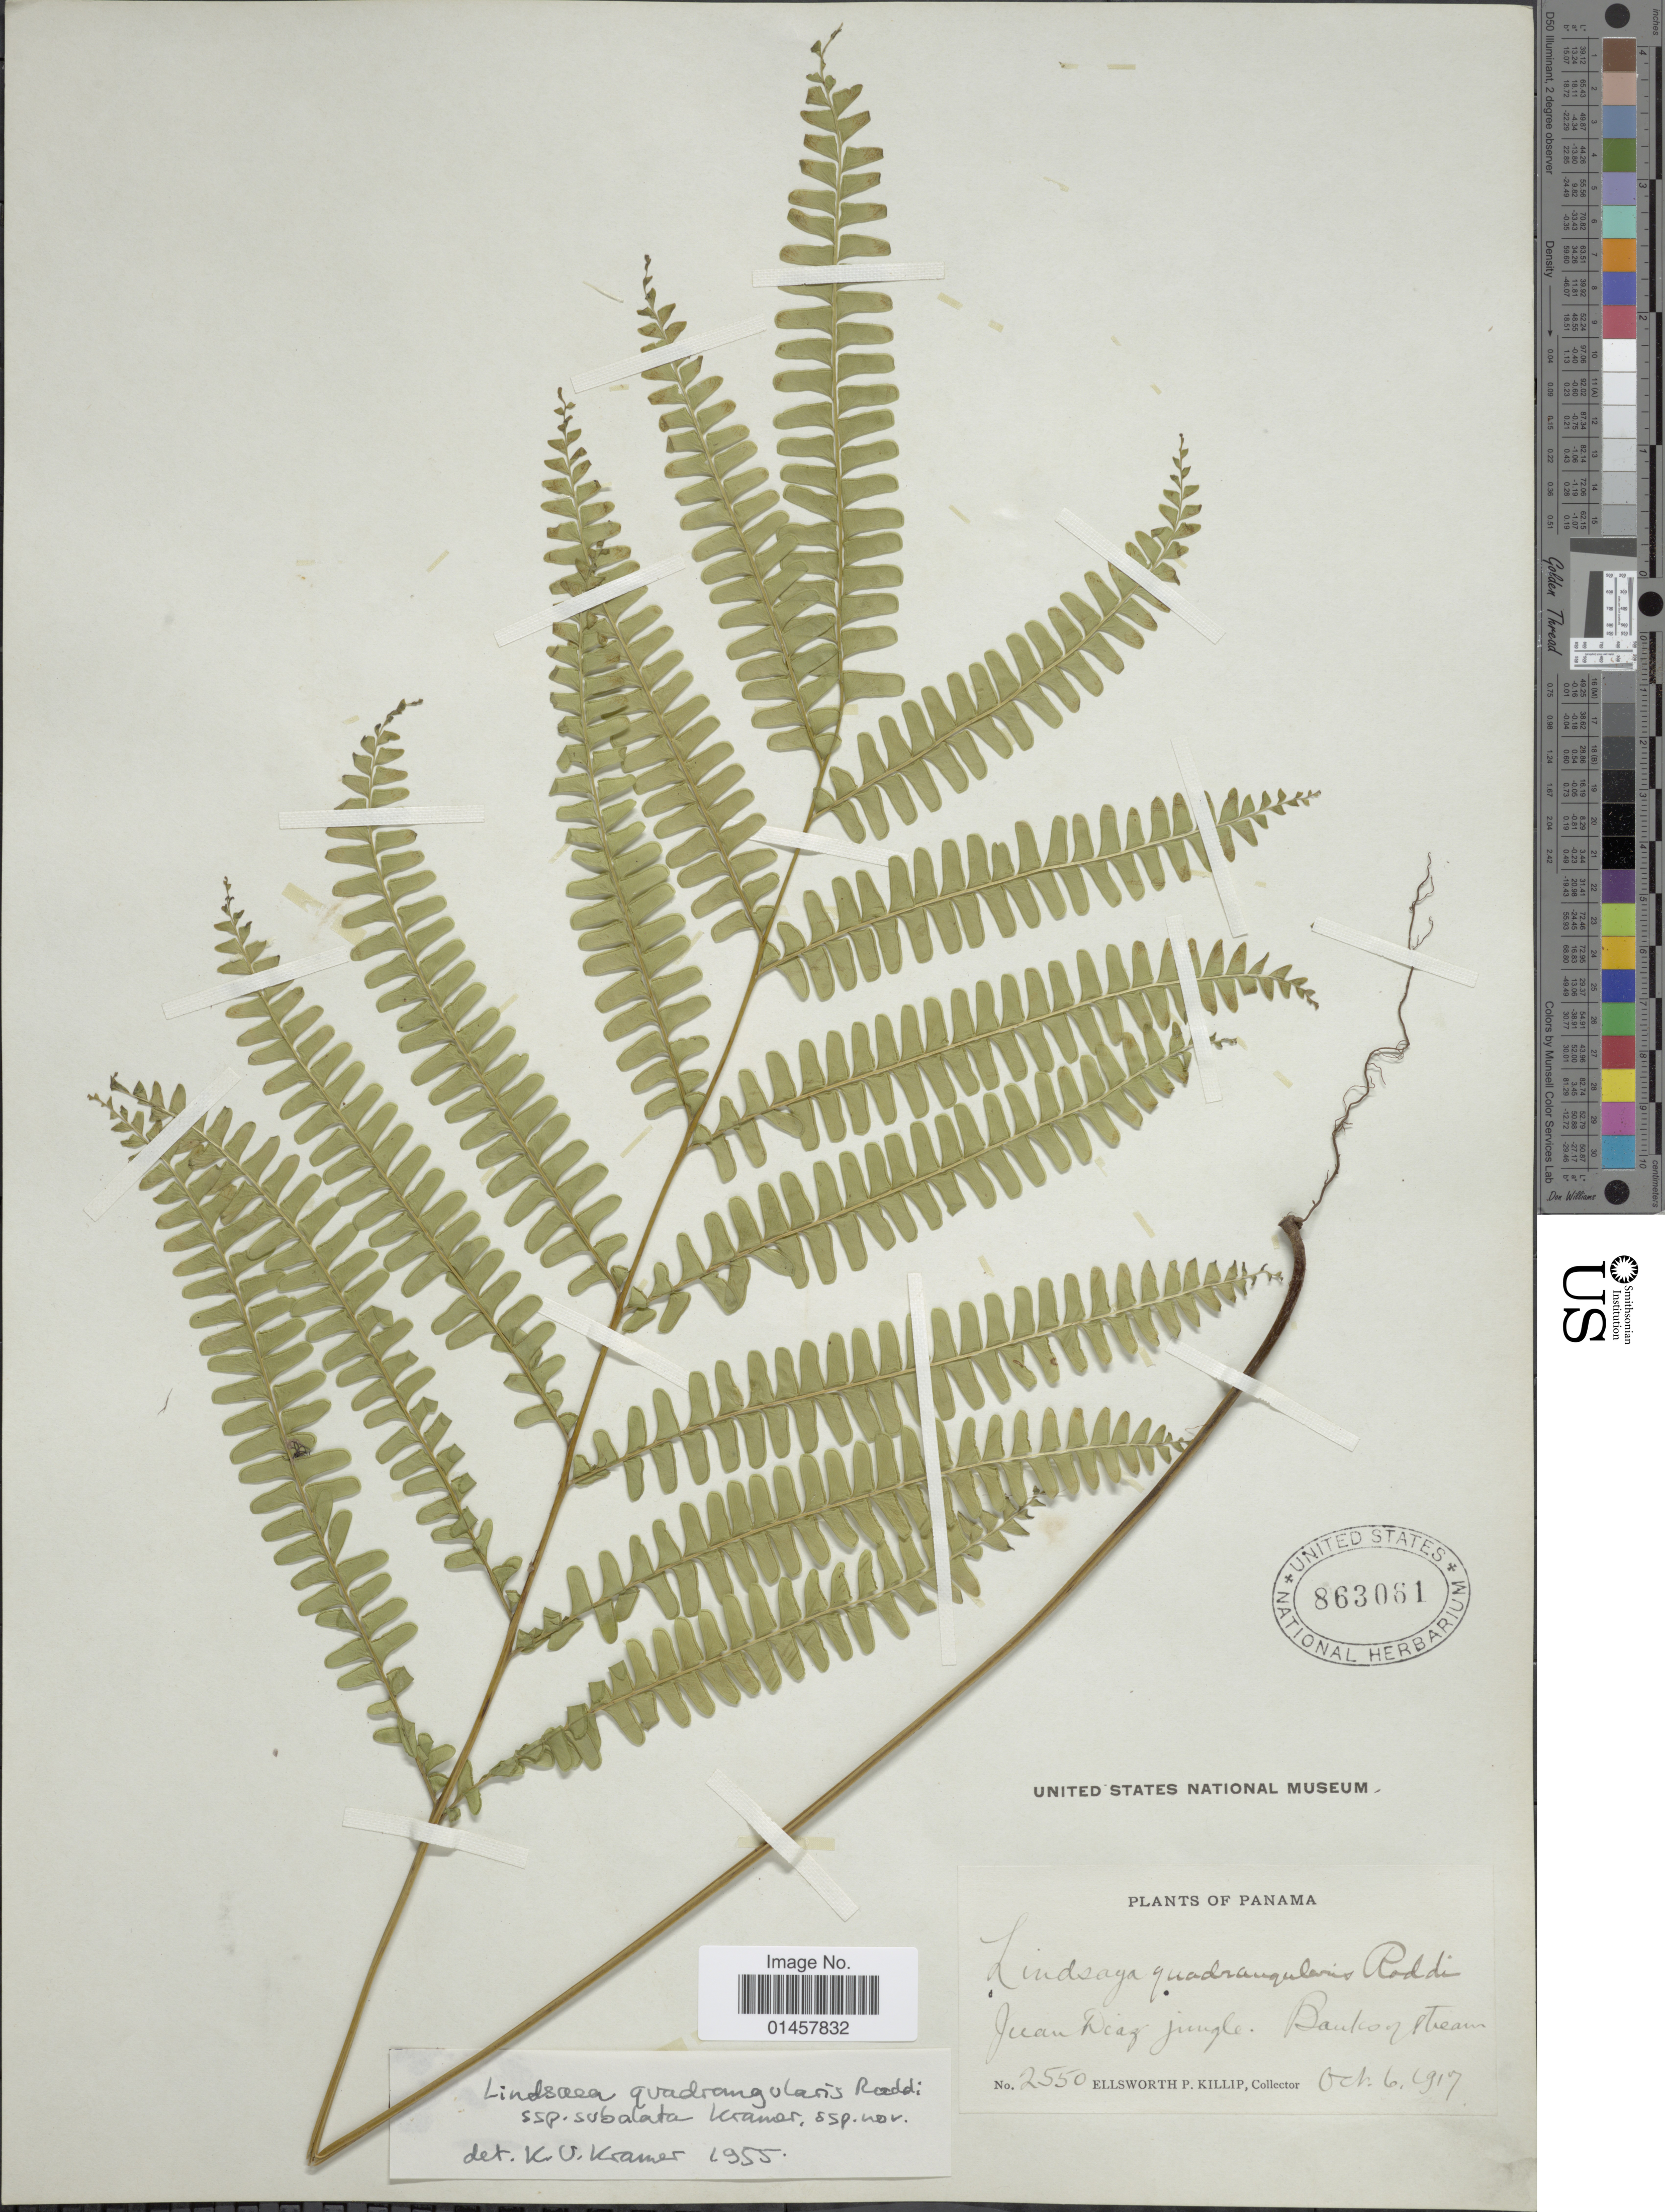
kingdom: Plantae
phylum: Tracheophyta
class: Polypodiopsida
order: Polypodiales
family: Lindsaeaceae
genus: Lindsaea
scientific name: Lindsaea quadrangularis subsp. subalata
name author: K.U. Kramer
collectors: E. P. Killip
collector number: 2550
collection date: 1917-10-06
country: Panama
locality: Juan Diaz jungle, Banks of stream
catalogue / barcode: US 863061